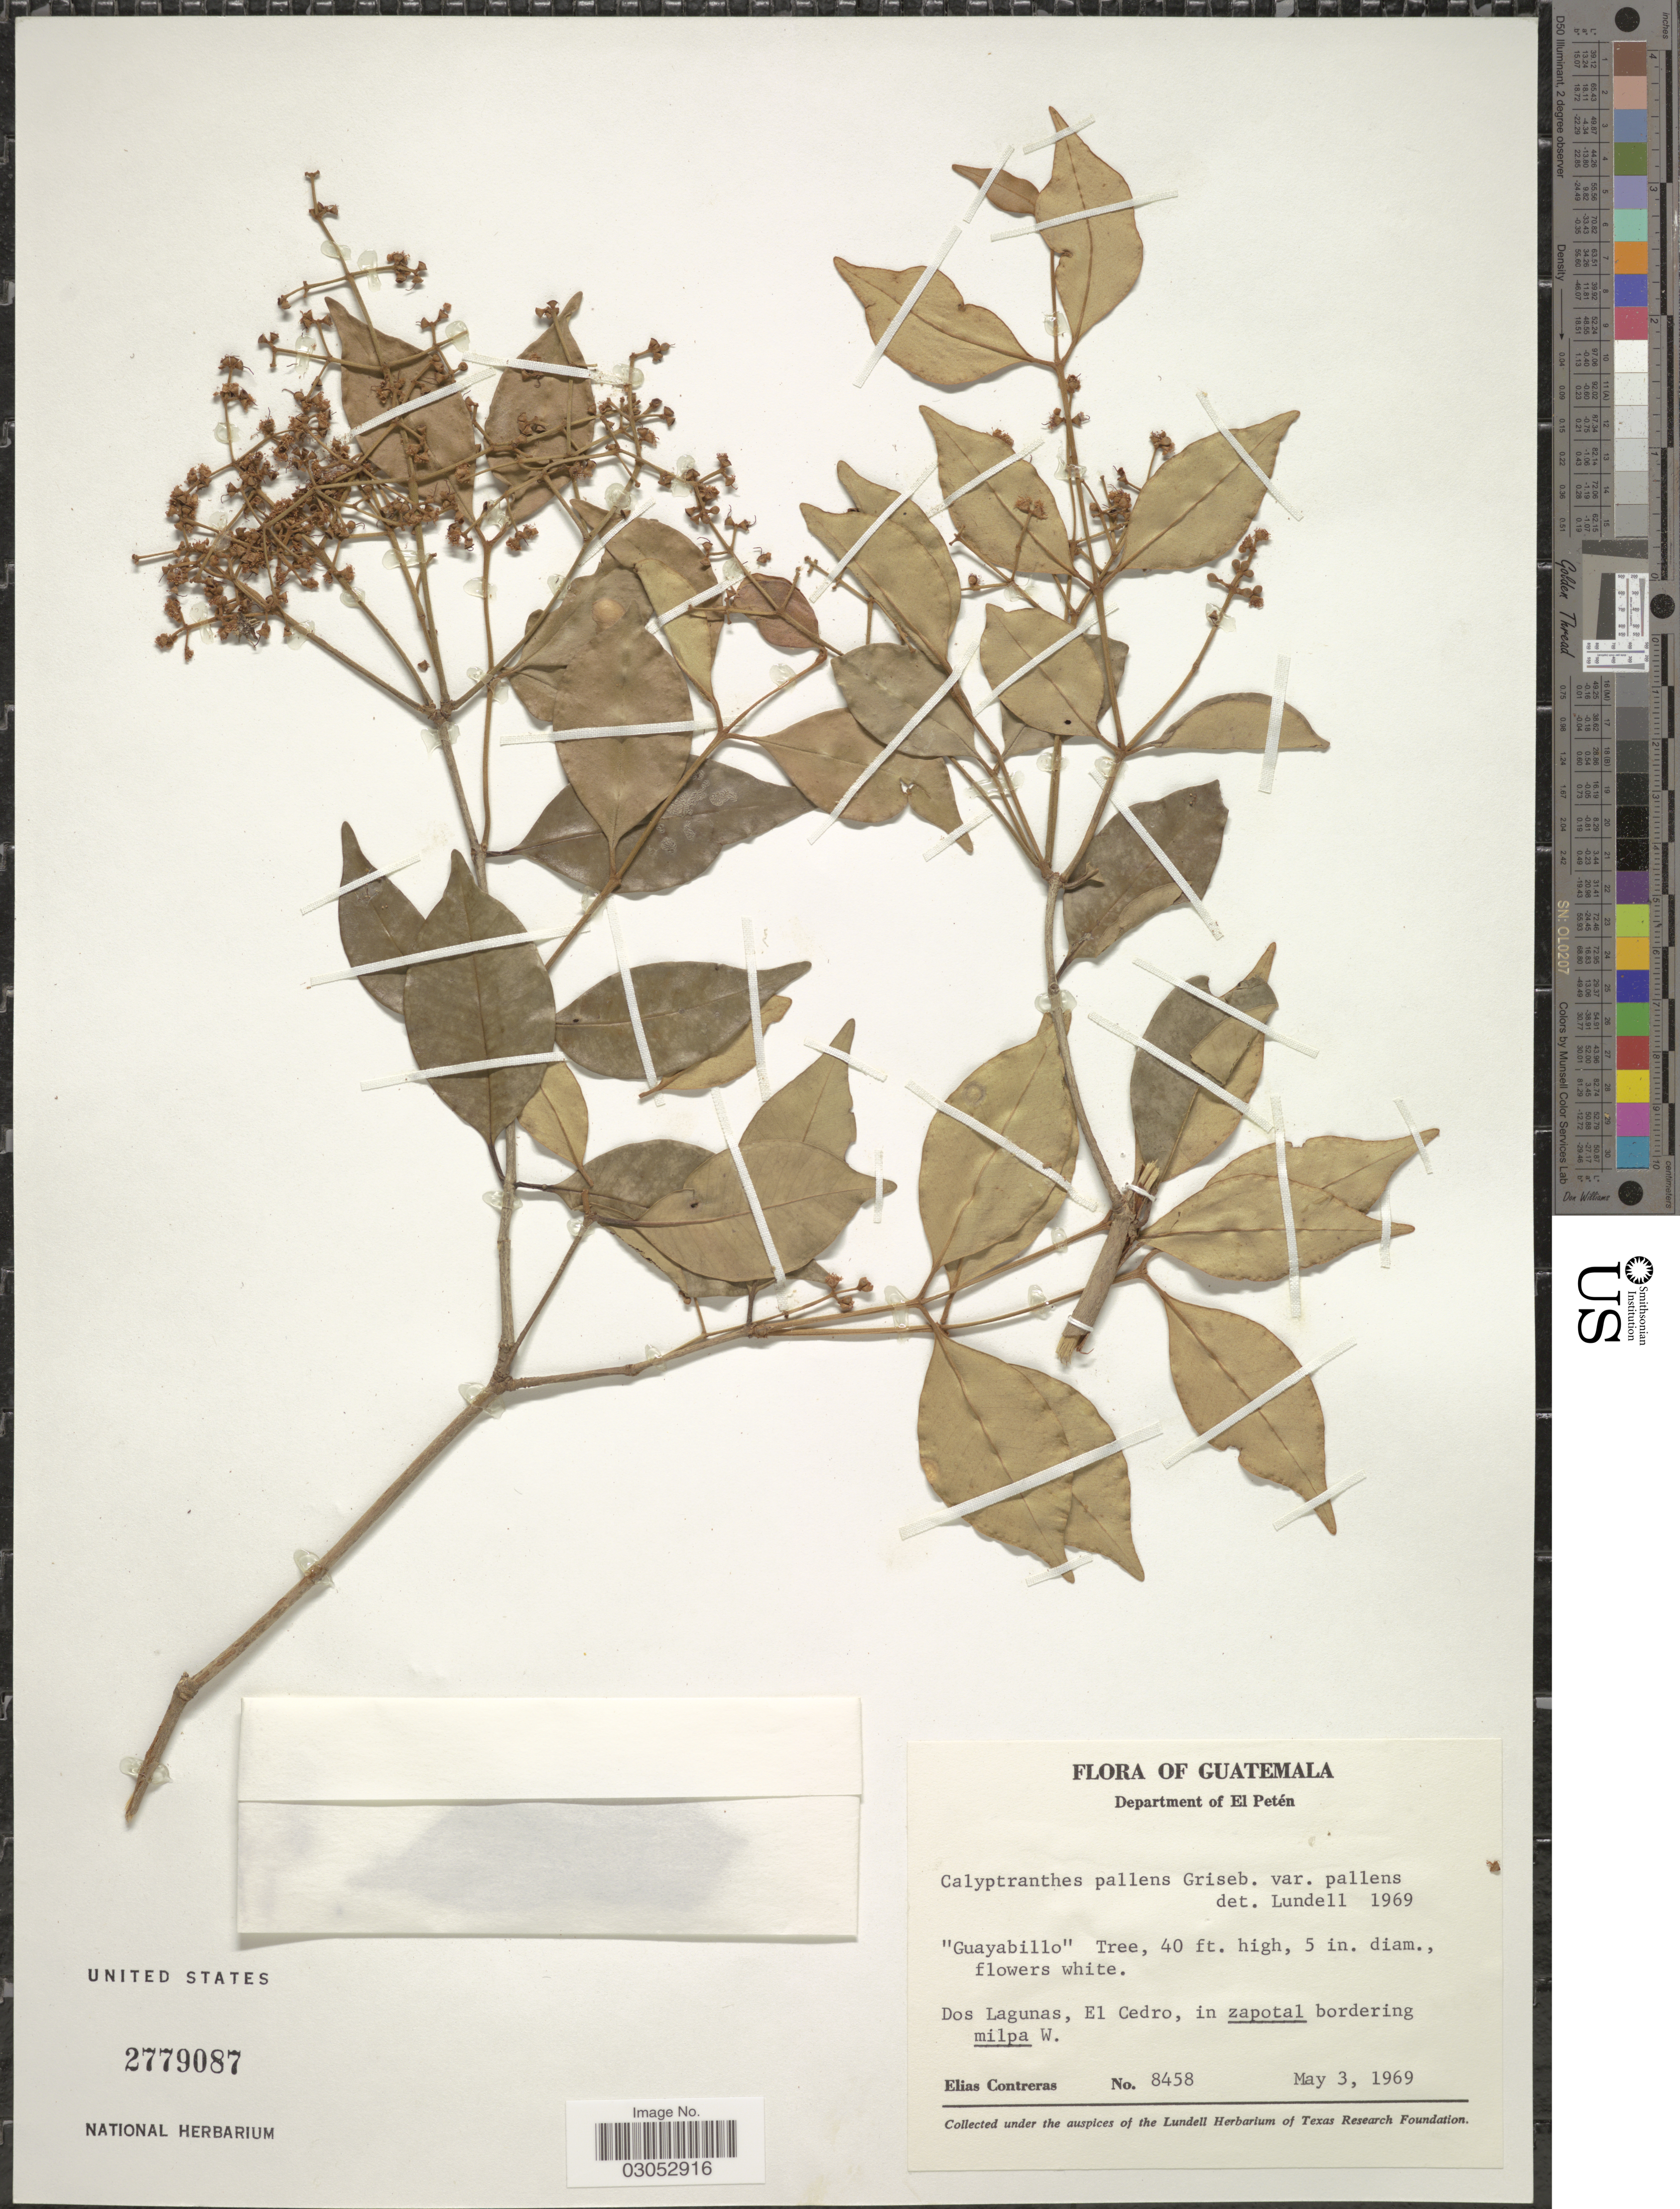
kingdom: Plantae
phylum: Tracheophyta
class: Magnoliopsida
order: Myrtales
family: Myrtaceae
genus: Myrcia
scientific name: Myrcia neopallens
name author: A.R. Lourenço & E. Lucas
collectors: E. Contreras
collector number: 8458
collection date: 1969-05-03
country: Guatemala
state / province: El Petén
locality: Dos Lagunas, El Cedro, in zapotal bordering milpa W.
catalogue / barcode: US 2779087